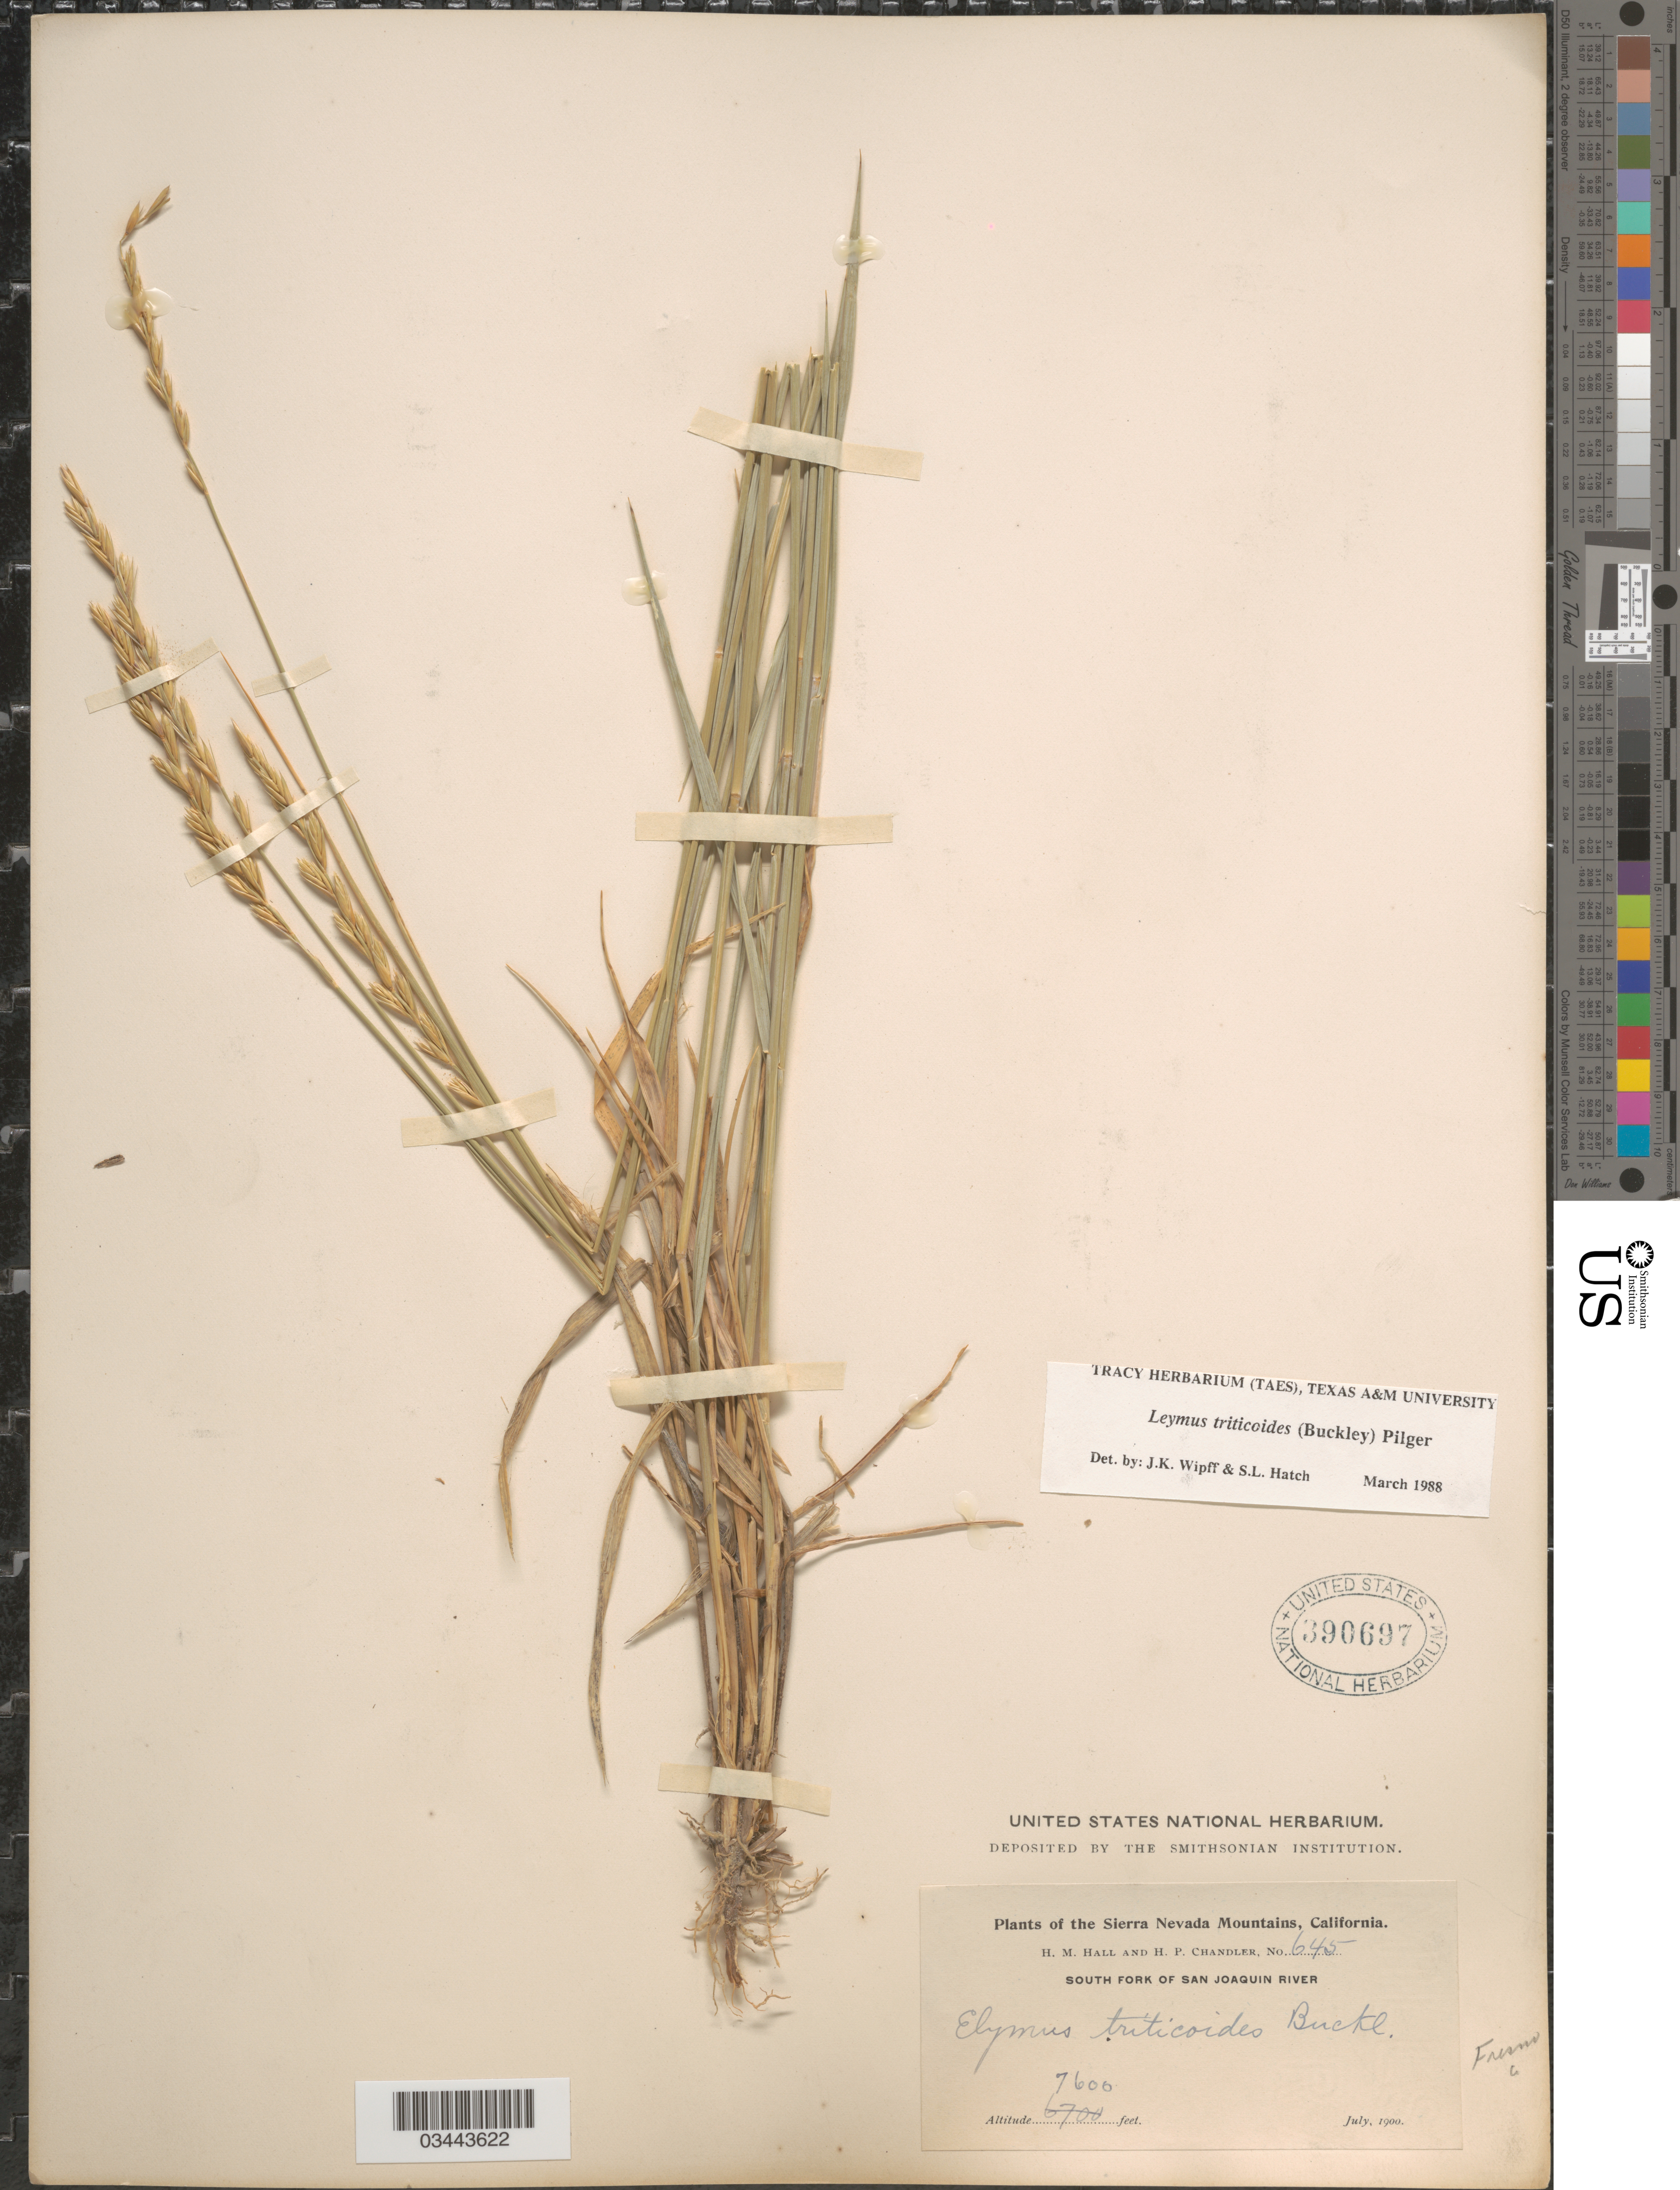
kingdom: Plantae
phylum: Tracheophyta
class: Liliopsida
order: Poales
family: Poaceae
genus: Leymus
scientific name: Leymus triticoides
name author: (Buckley) Pilg.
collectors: H. M. Hall & H. Chandler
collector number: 645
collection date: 1900-07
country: United States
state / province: California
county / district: Fresno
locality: The Sierra Nevada Mountains. South Fork of San Joaquin River. Fresno Co.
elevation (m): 2316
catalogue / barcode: US 390697